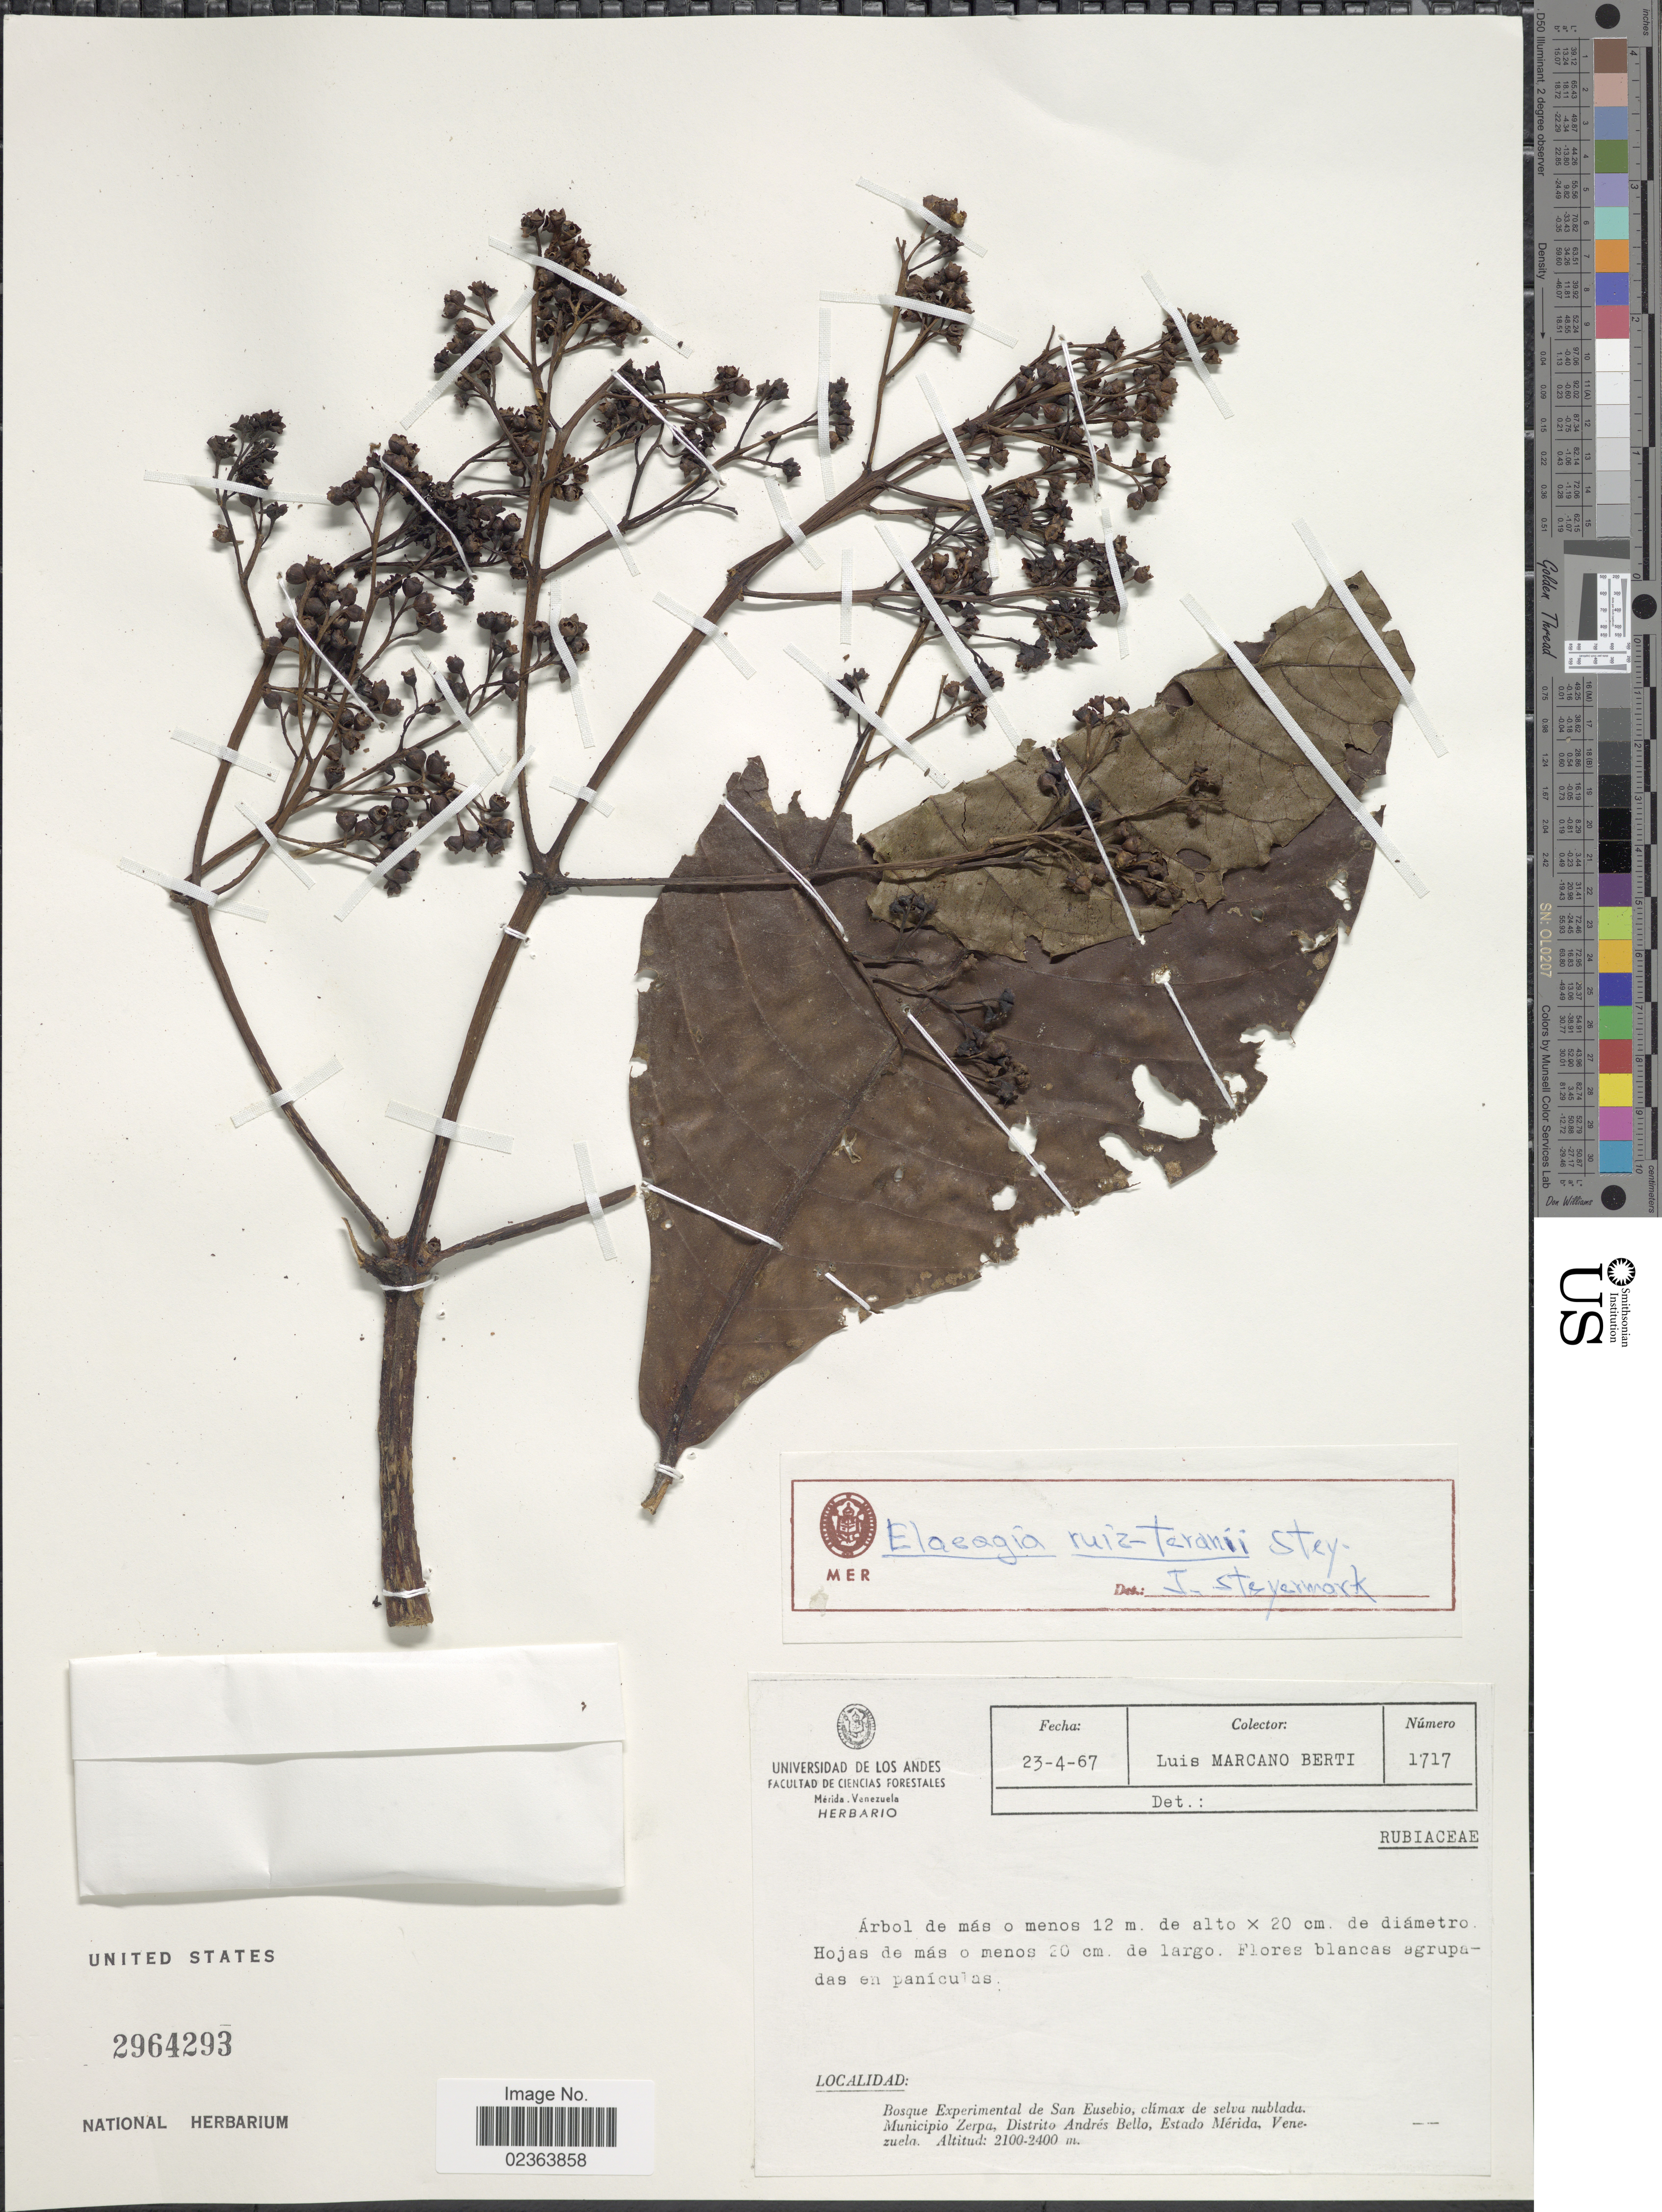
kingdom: Plantae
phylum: Tracheophyta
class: Magnoliopsida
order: Gentianales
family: Rubiaceae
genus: Elaeagia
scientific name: Elaeagia ruiz-teranii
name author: Steyerm.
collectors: L. Marcano-Berti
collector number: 1717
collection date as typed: Transcribed d/m/y: 23/4/67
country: Venezuela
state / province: Mérida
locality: Bosque Experimental de San Eusebio, climax de selva nublada, Municipio Zerpa, Distrito Andres Bello, Estado Merida, Venezuela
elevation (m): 2100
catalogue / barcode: US 2964293